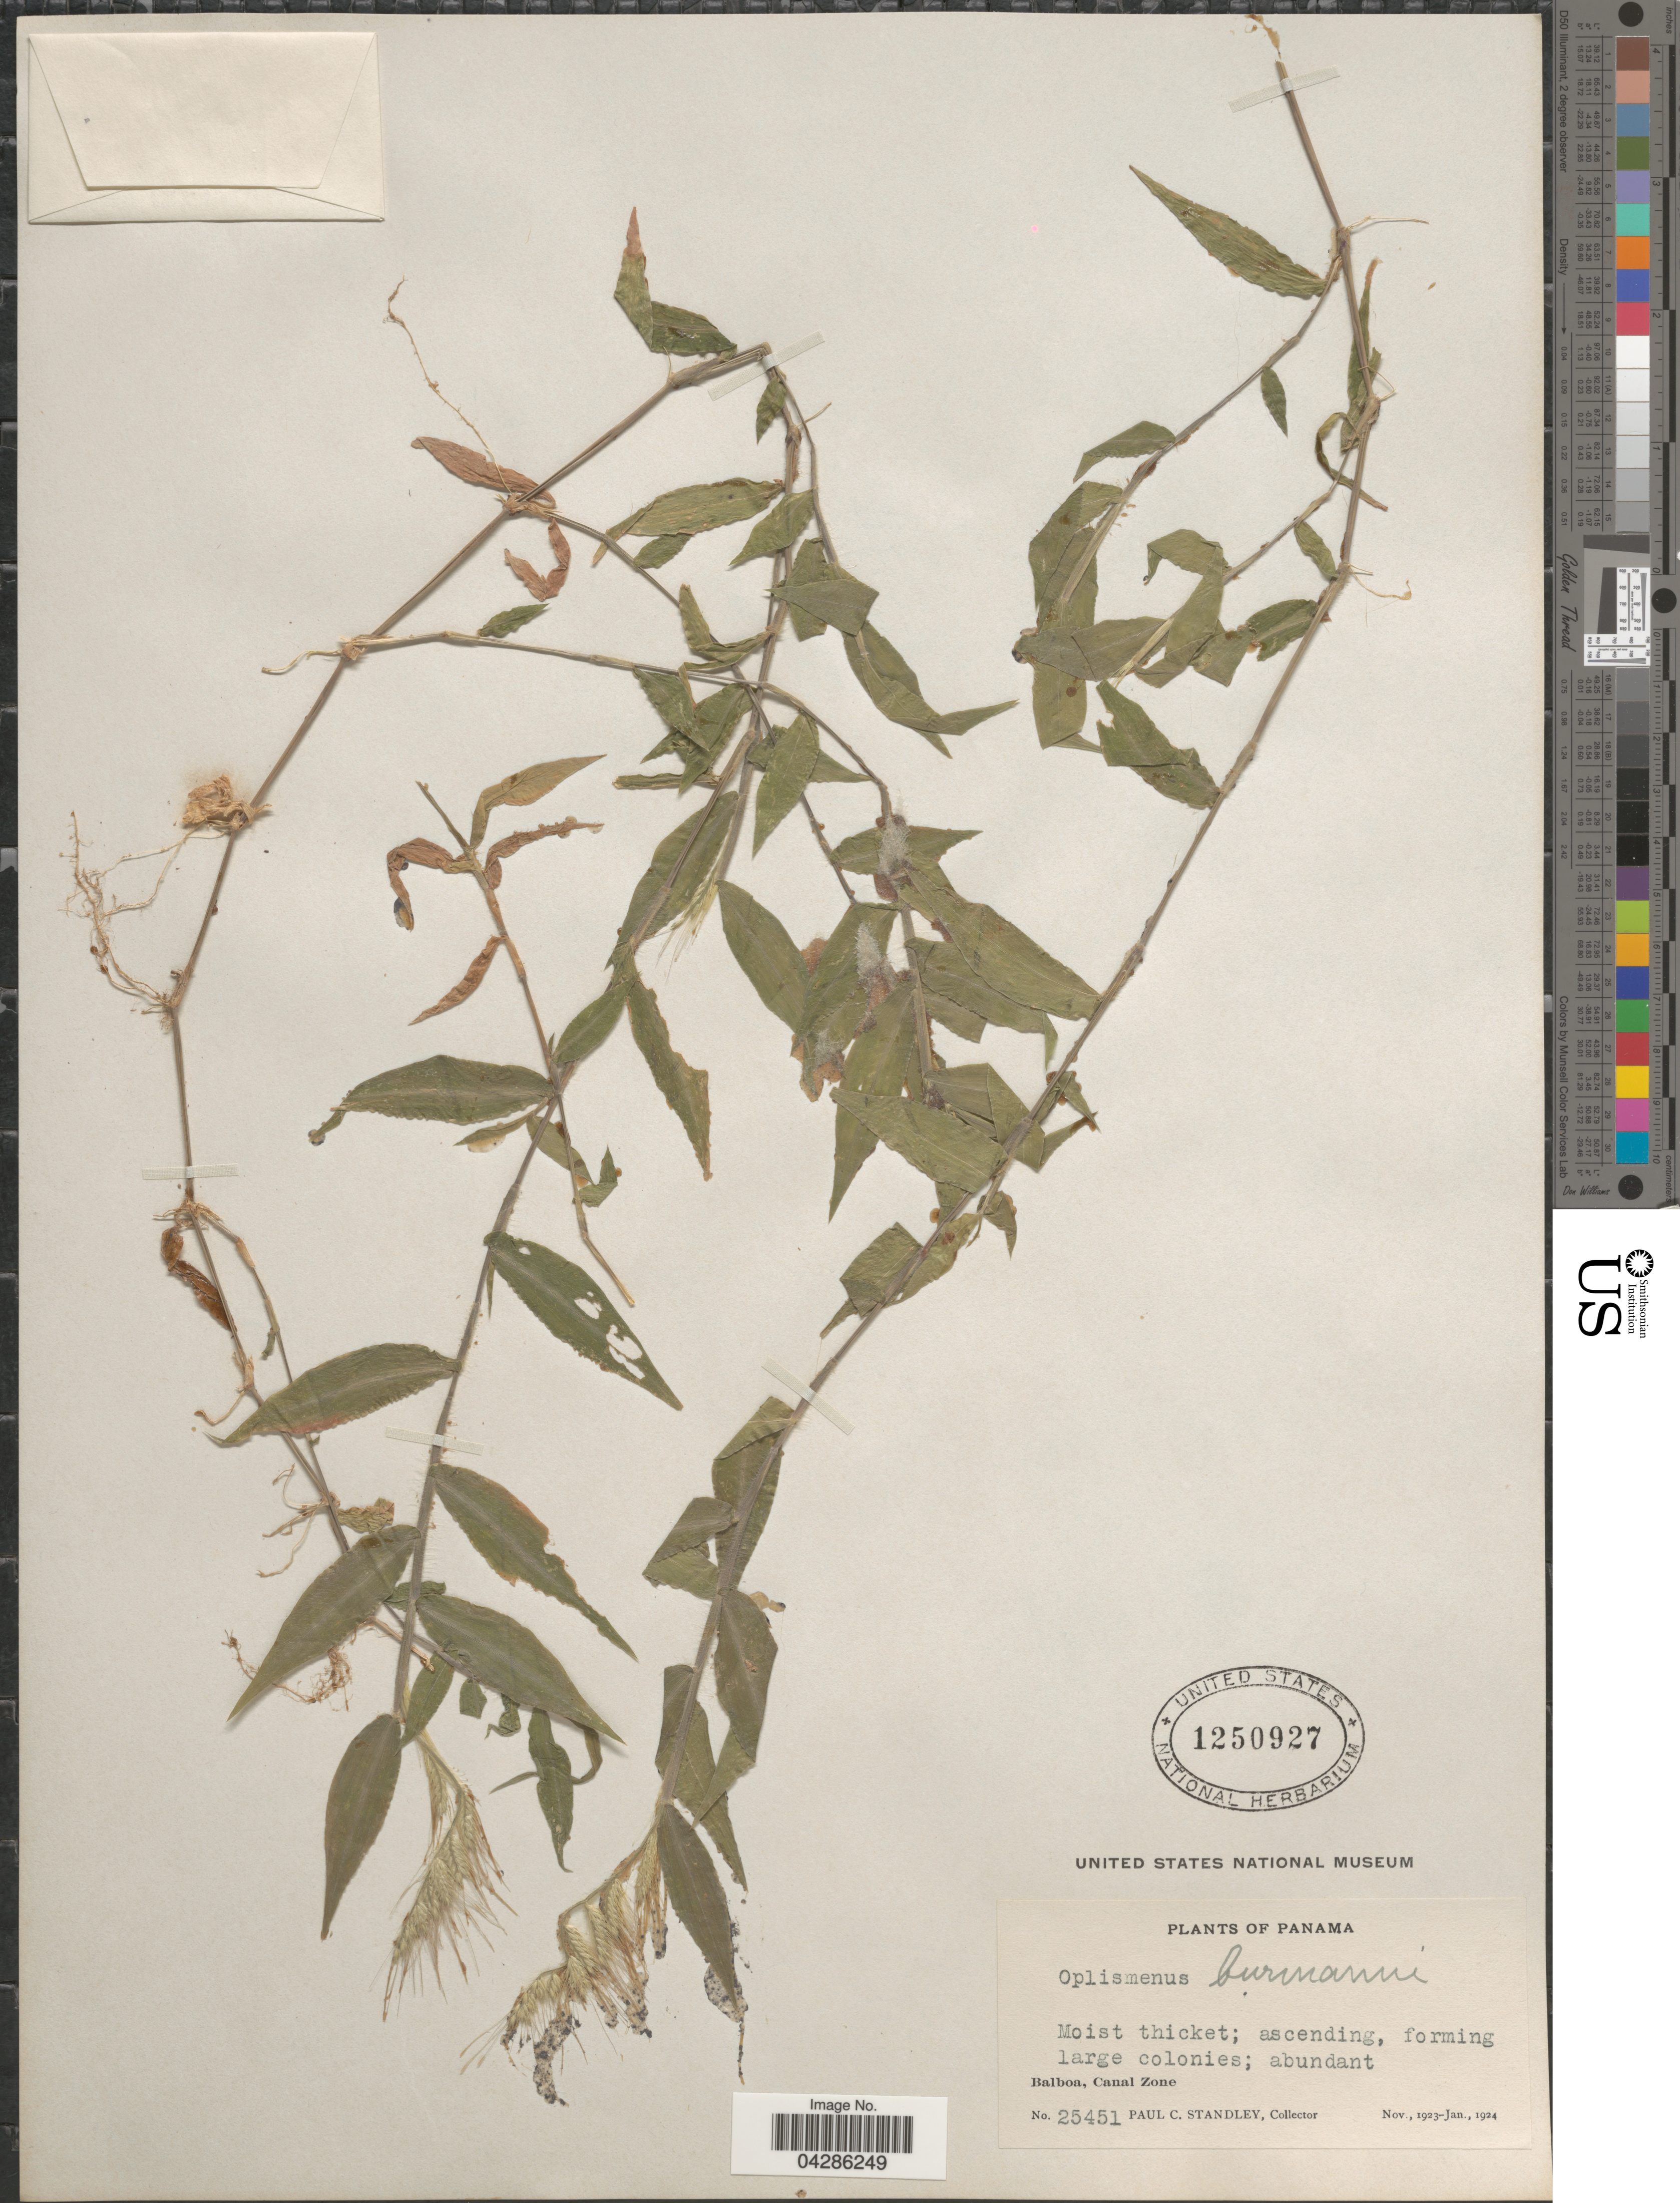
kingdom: Plantae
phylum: Tracheophyta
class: Liliopsida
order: Poales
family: Poaceae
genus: Oplismenus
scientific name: Oplismenus burmannii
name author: (Retz.) P. Beauv.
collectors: P. C. Standley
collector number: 25451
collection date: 1923-11/1924-01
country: Panama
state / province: Colón / Panamá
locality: Moist thicket. Balboa, Canal Zone.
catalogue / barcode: US 1250927